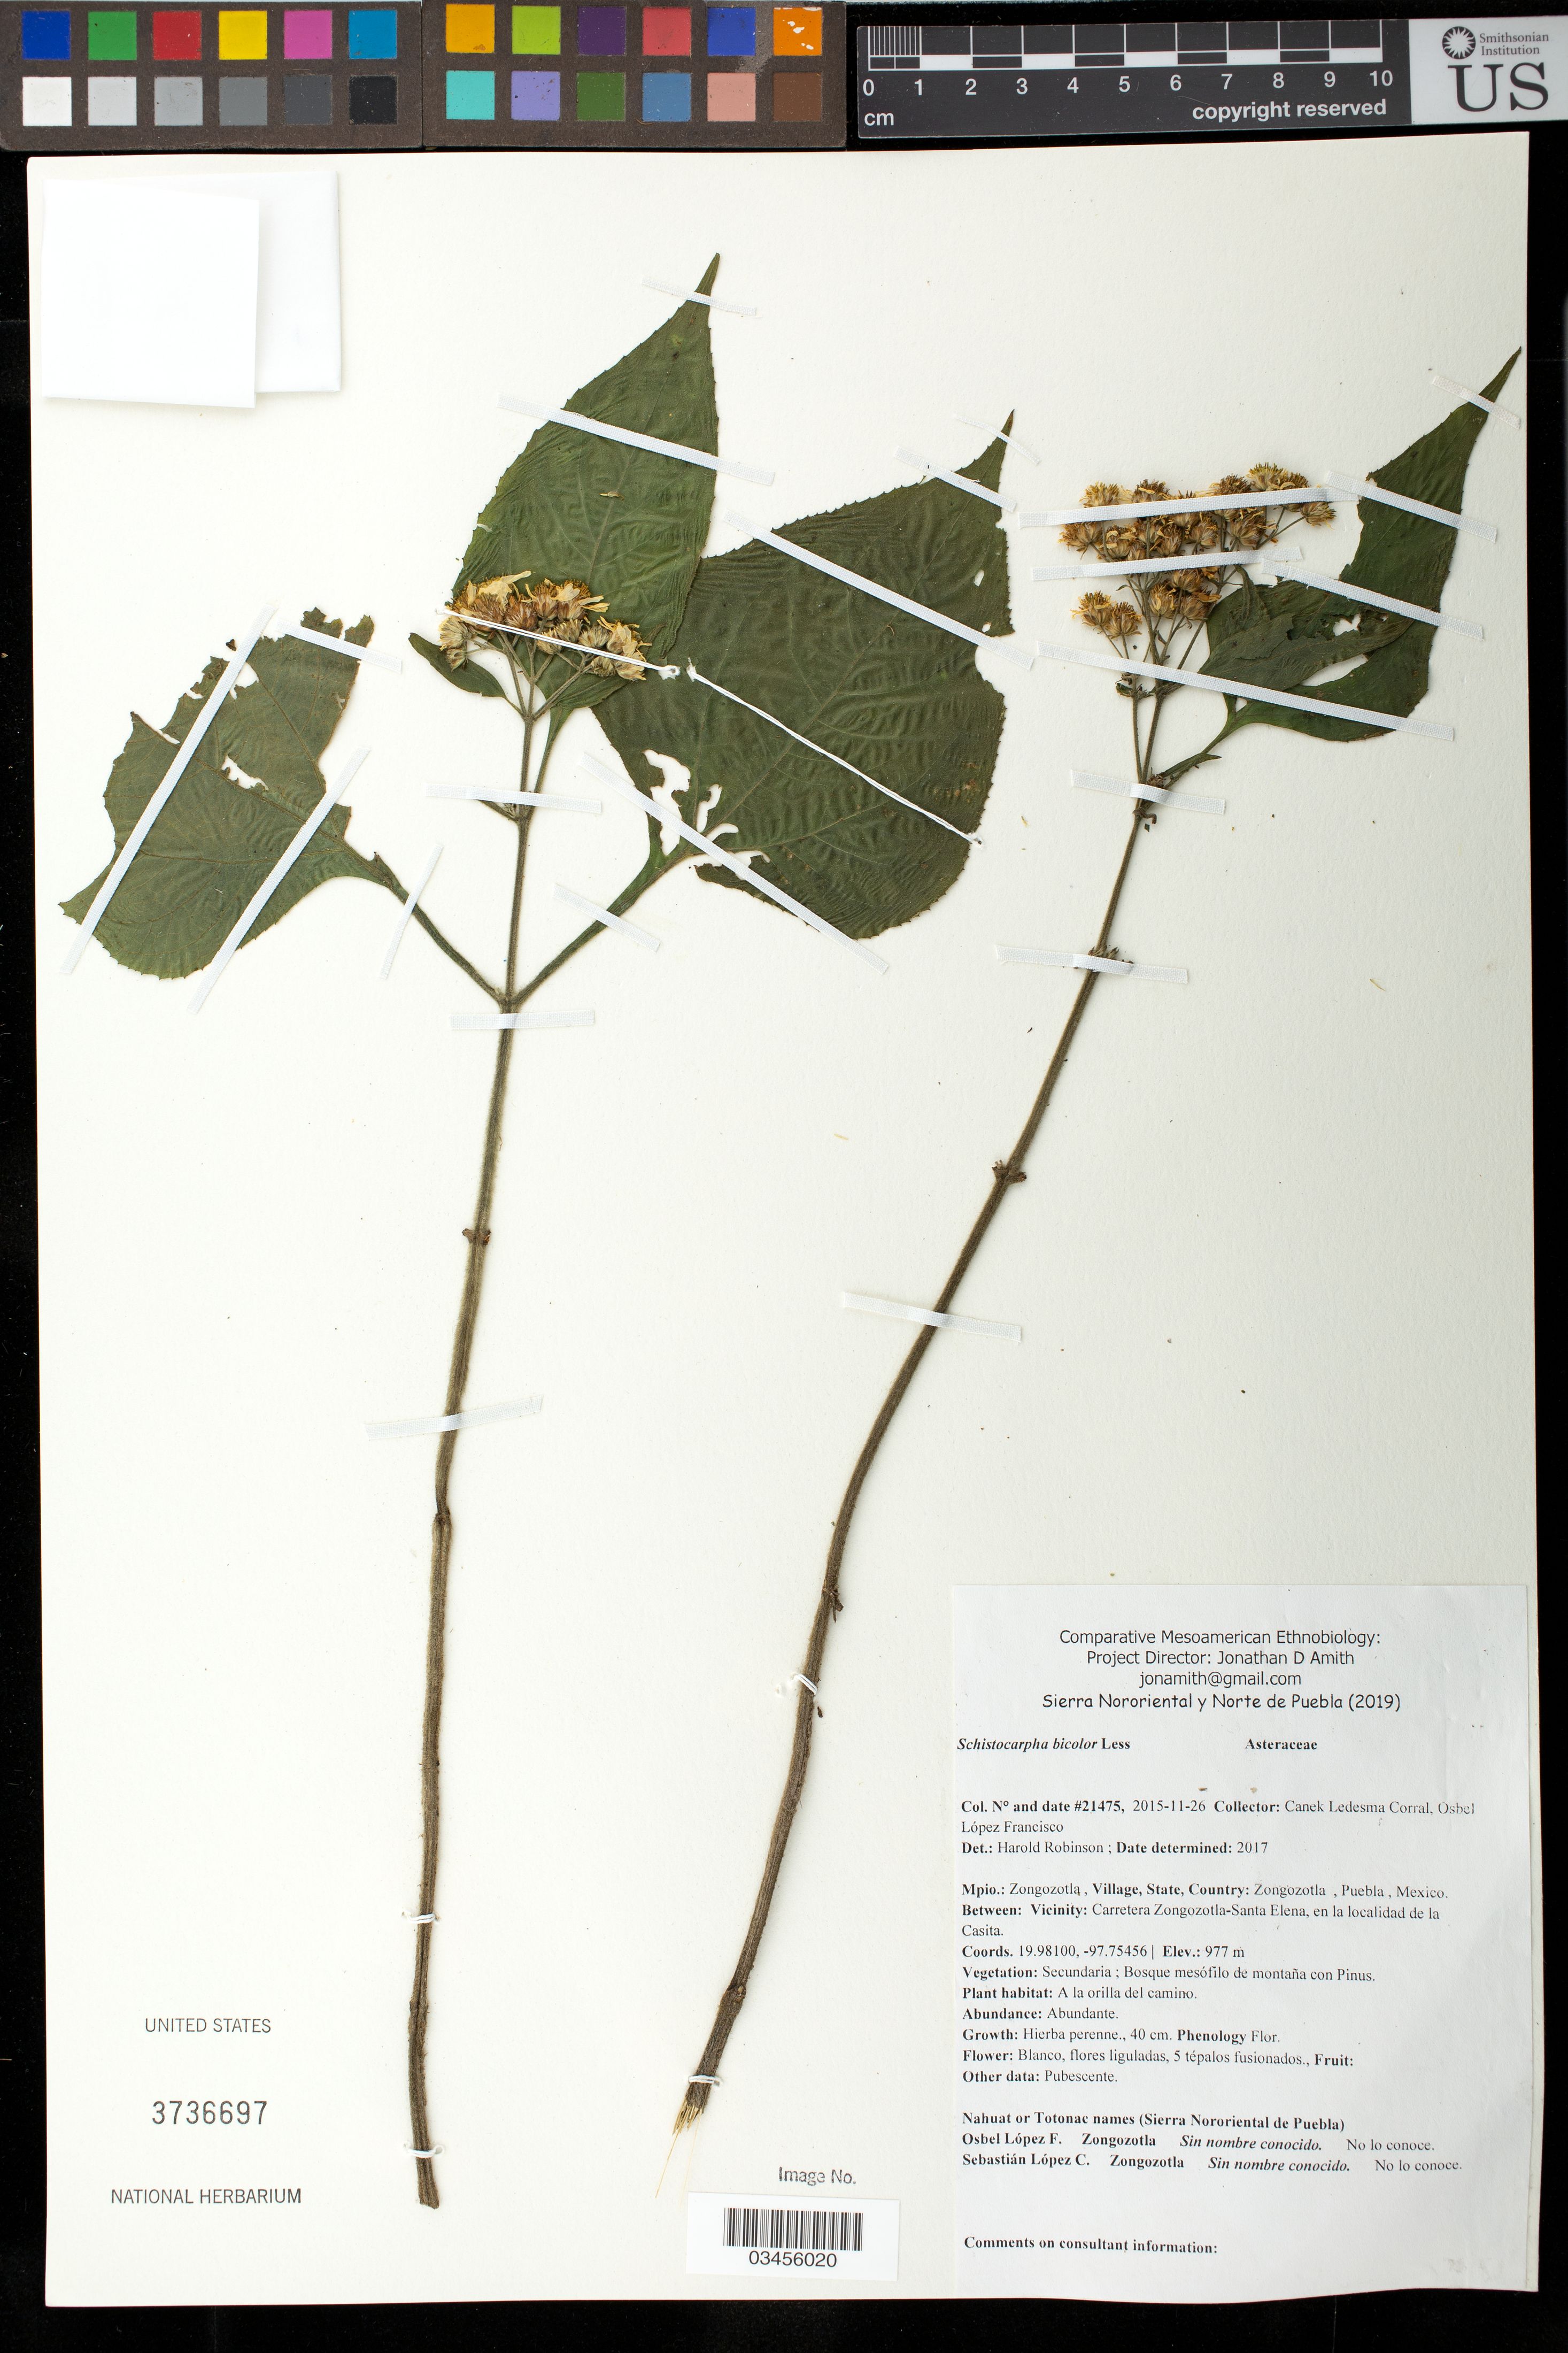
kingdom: Plantae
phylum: Tracheophyta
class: Magnoliopsida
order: Asterales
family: Asteraceae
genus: Schistocarpha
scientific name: Schistocarpha bicolor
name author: Less.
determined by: Robinson, Harold E., (US)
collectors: Canek Ledesma C. & O. López Francisco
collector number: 21475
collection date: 2015-11-26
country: México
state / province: Puebla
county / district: Zongozotla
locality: PUEBLO: Zongozotla; LOCALIDAD EXACTA: Carretera Zongozotla-Santa Elena, en la localidad de la Casita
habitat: Bosque mesófilo de montaña con Pinus | A la orilla del camino.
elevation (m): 977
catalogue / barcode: US 3736697